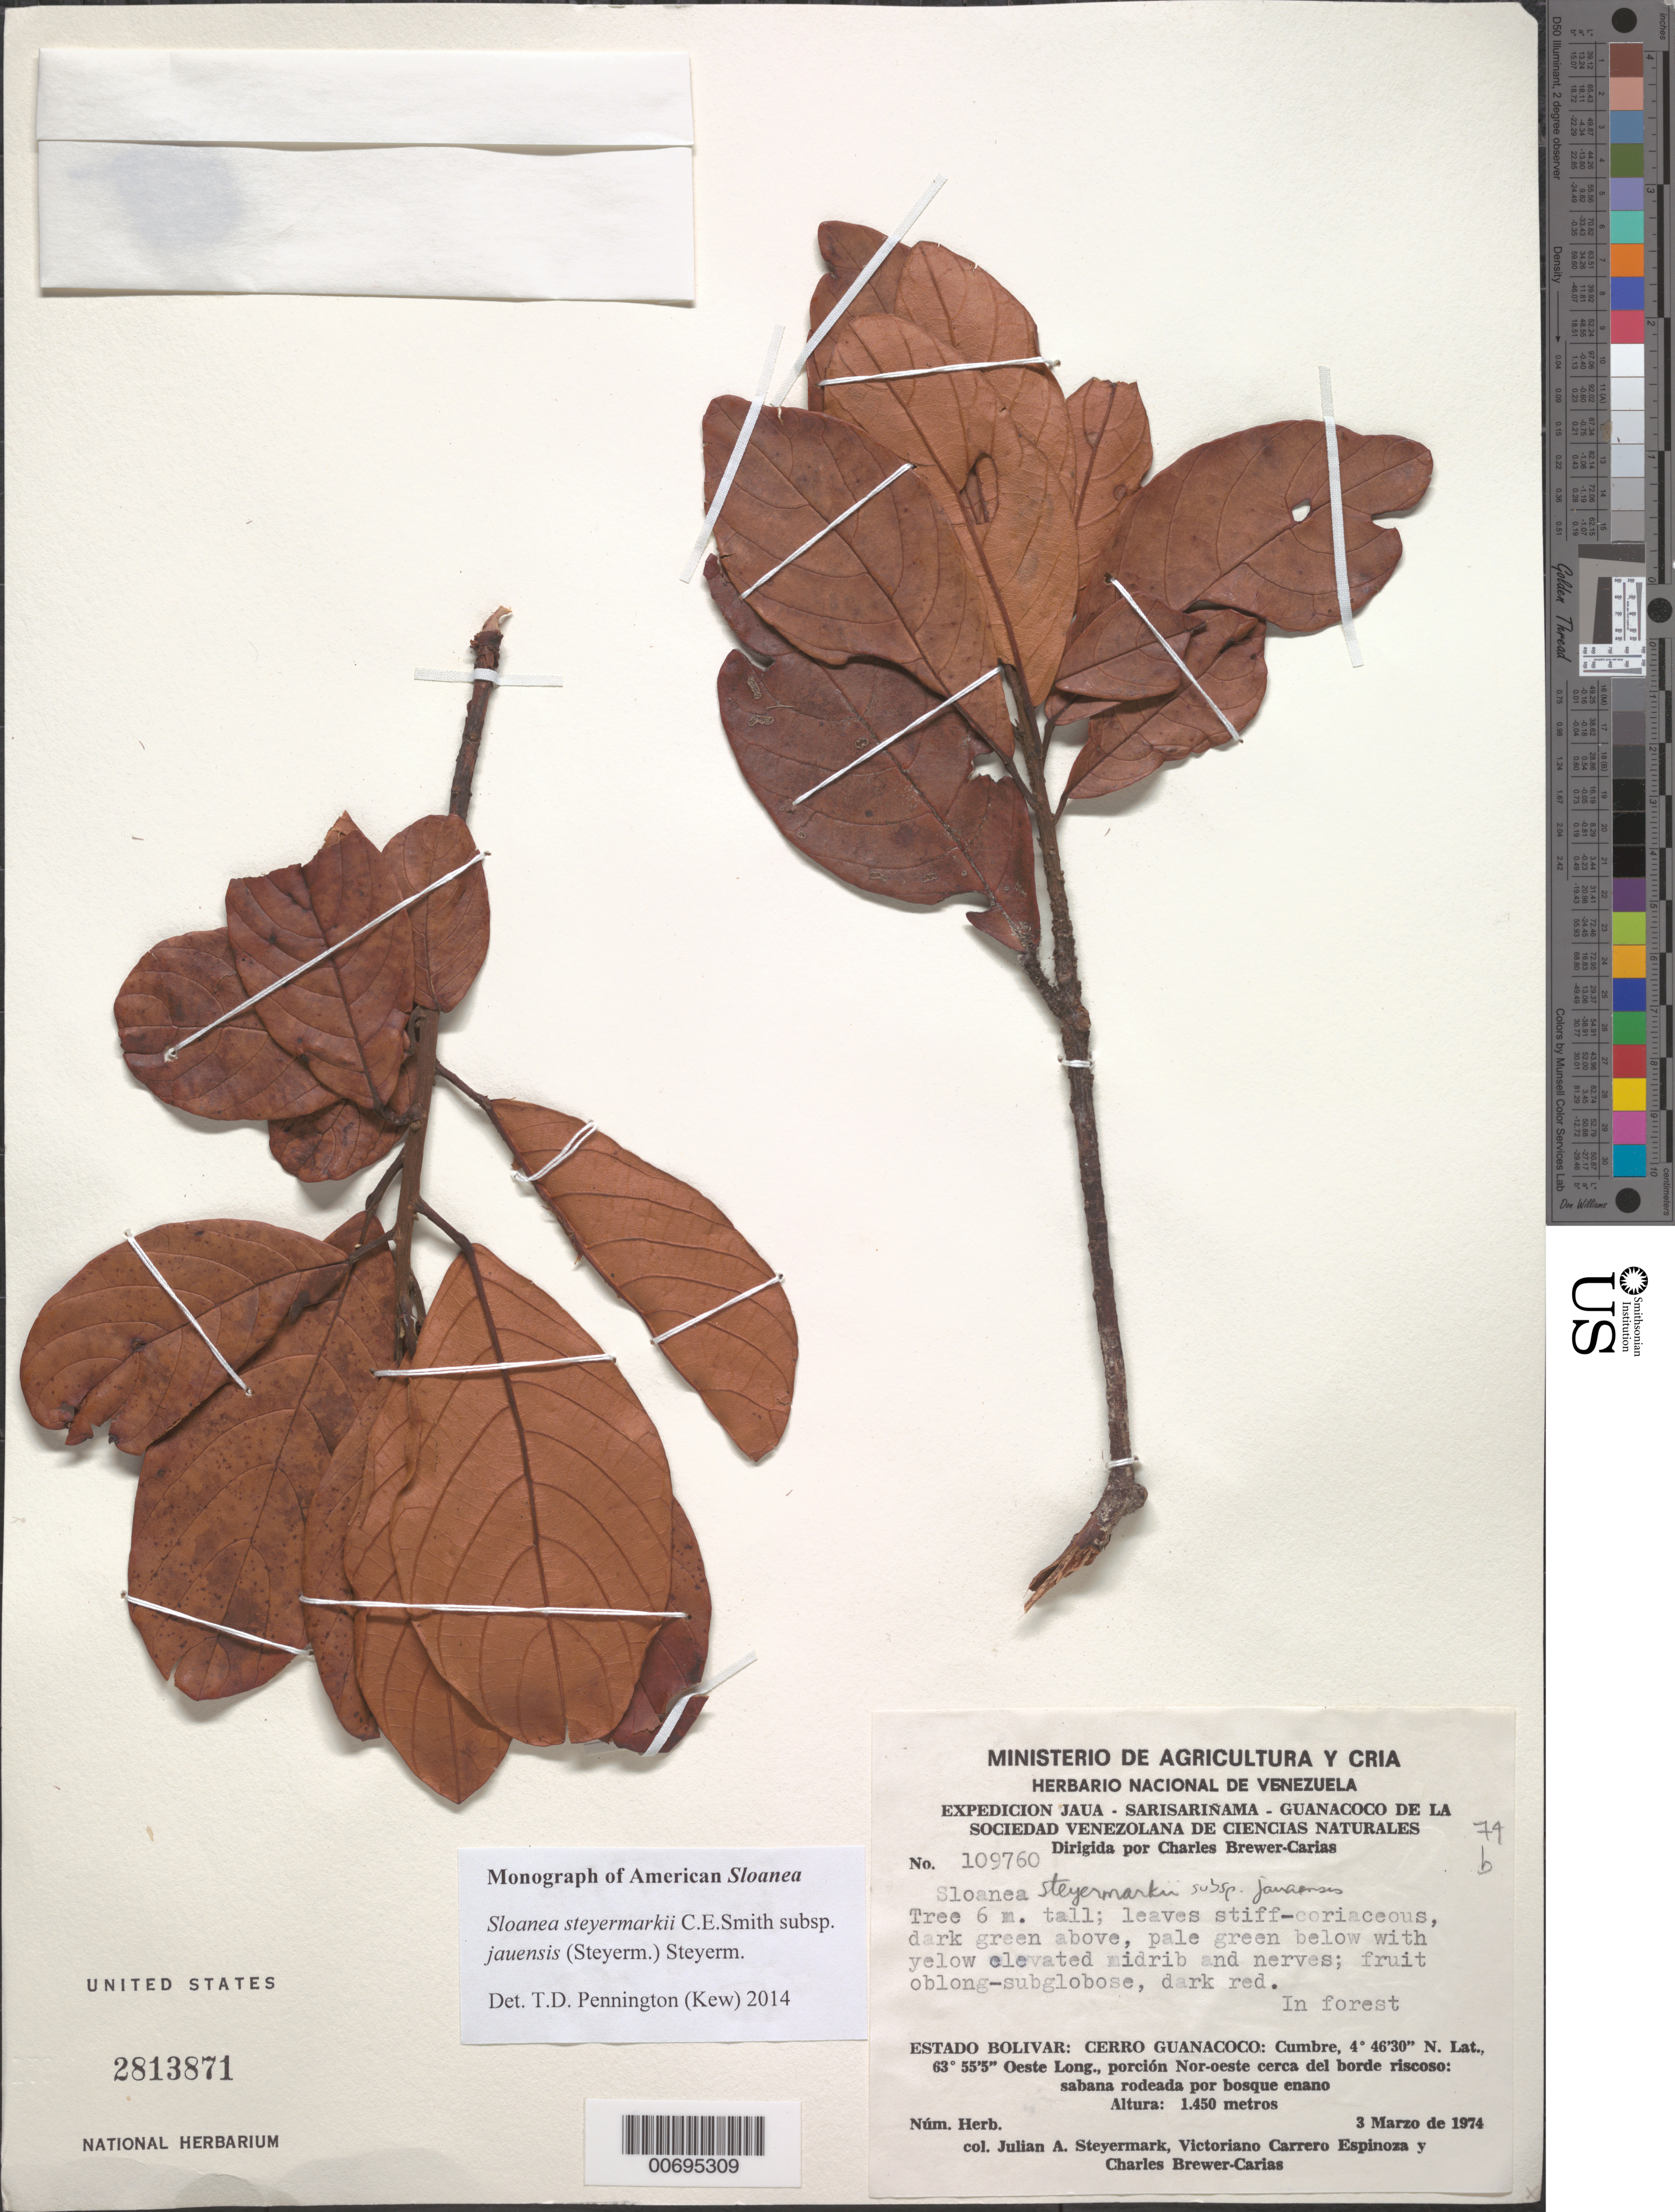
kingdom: Plantae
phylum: Tracheophyta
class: Magnoliopsida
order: Oxalidales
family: Elaeocarpaceae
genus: Sloanea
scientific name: Sloanea steyermarkii subsp. jauaensis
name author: (Steyerm.) Steyerm.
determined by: Pennington, T. D., (K)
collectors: J. Steyermark, V. Carreño E. & C. Brewer-Carias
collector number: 109760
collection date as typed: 28-Feb-74 to 5-Mar-74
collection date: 1974-02-28/1974-03-05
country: Venezuela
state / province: Bolívar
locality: Cerro Guanacoco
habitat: Forest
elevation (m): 1450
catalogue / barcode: US 2813871